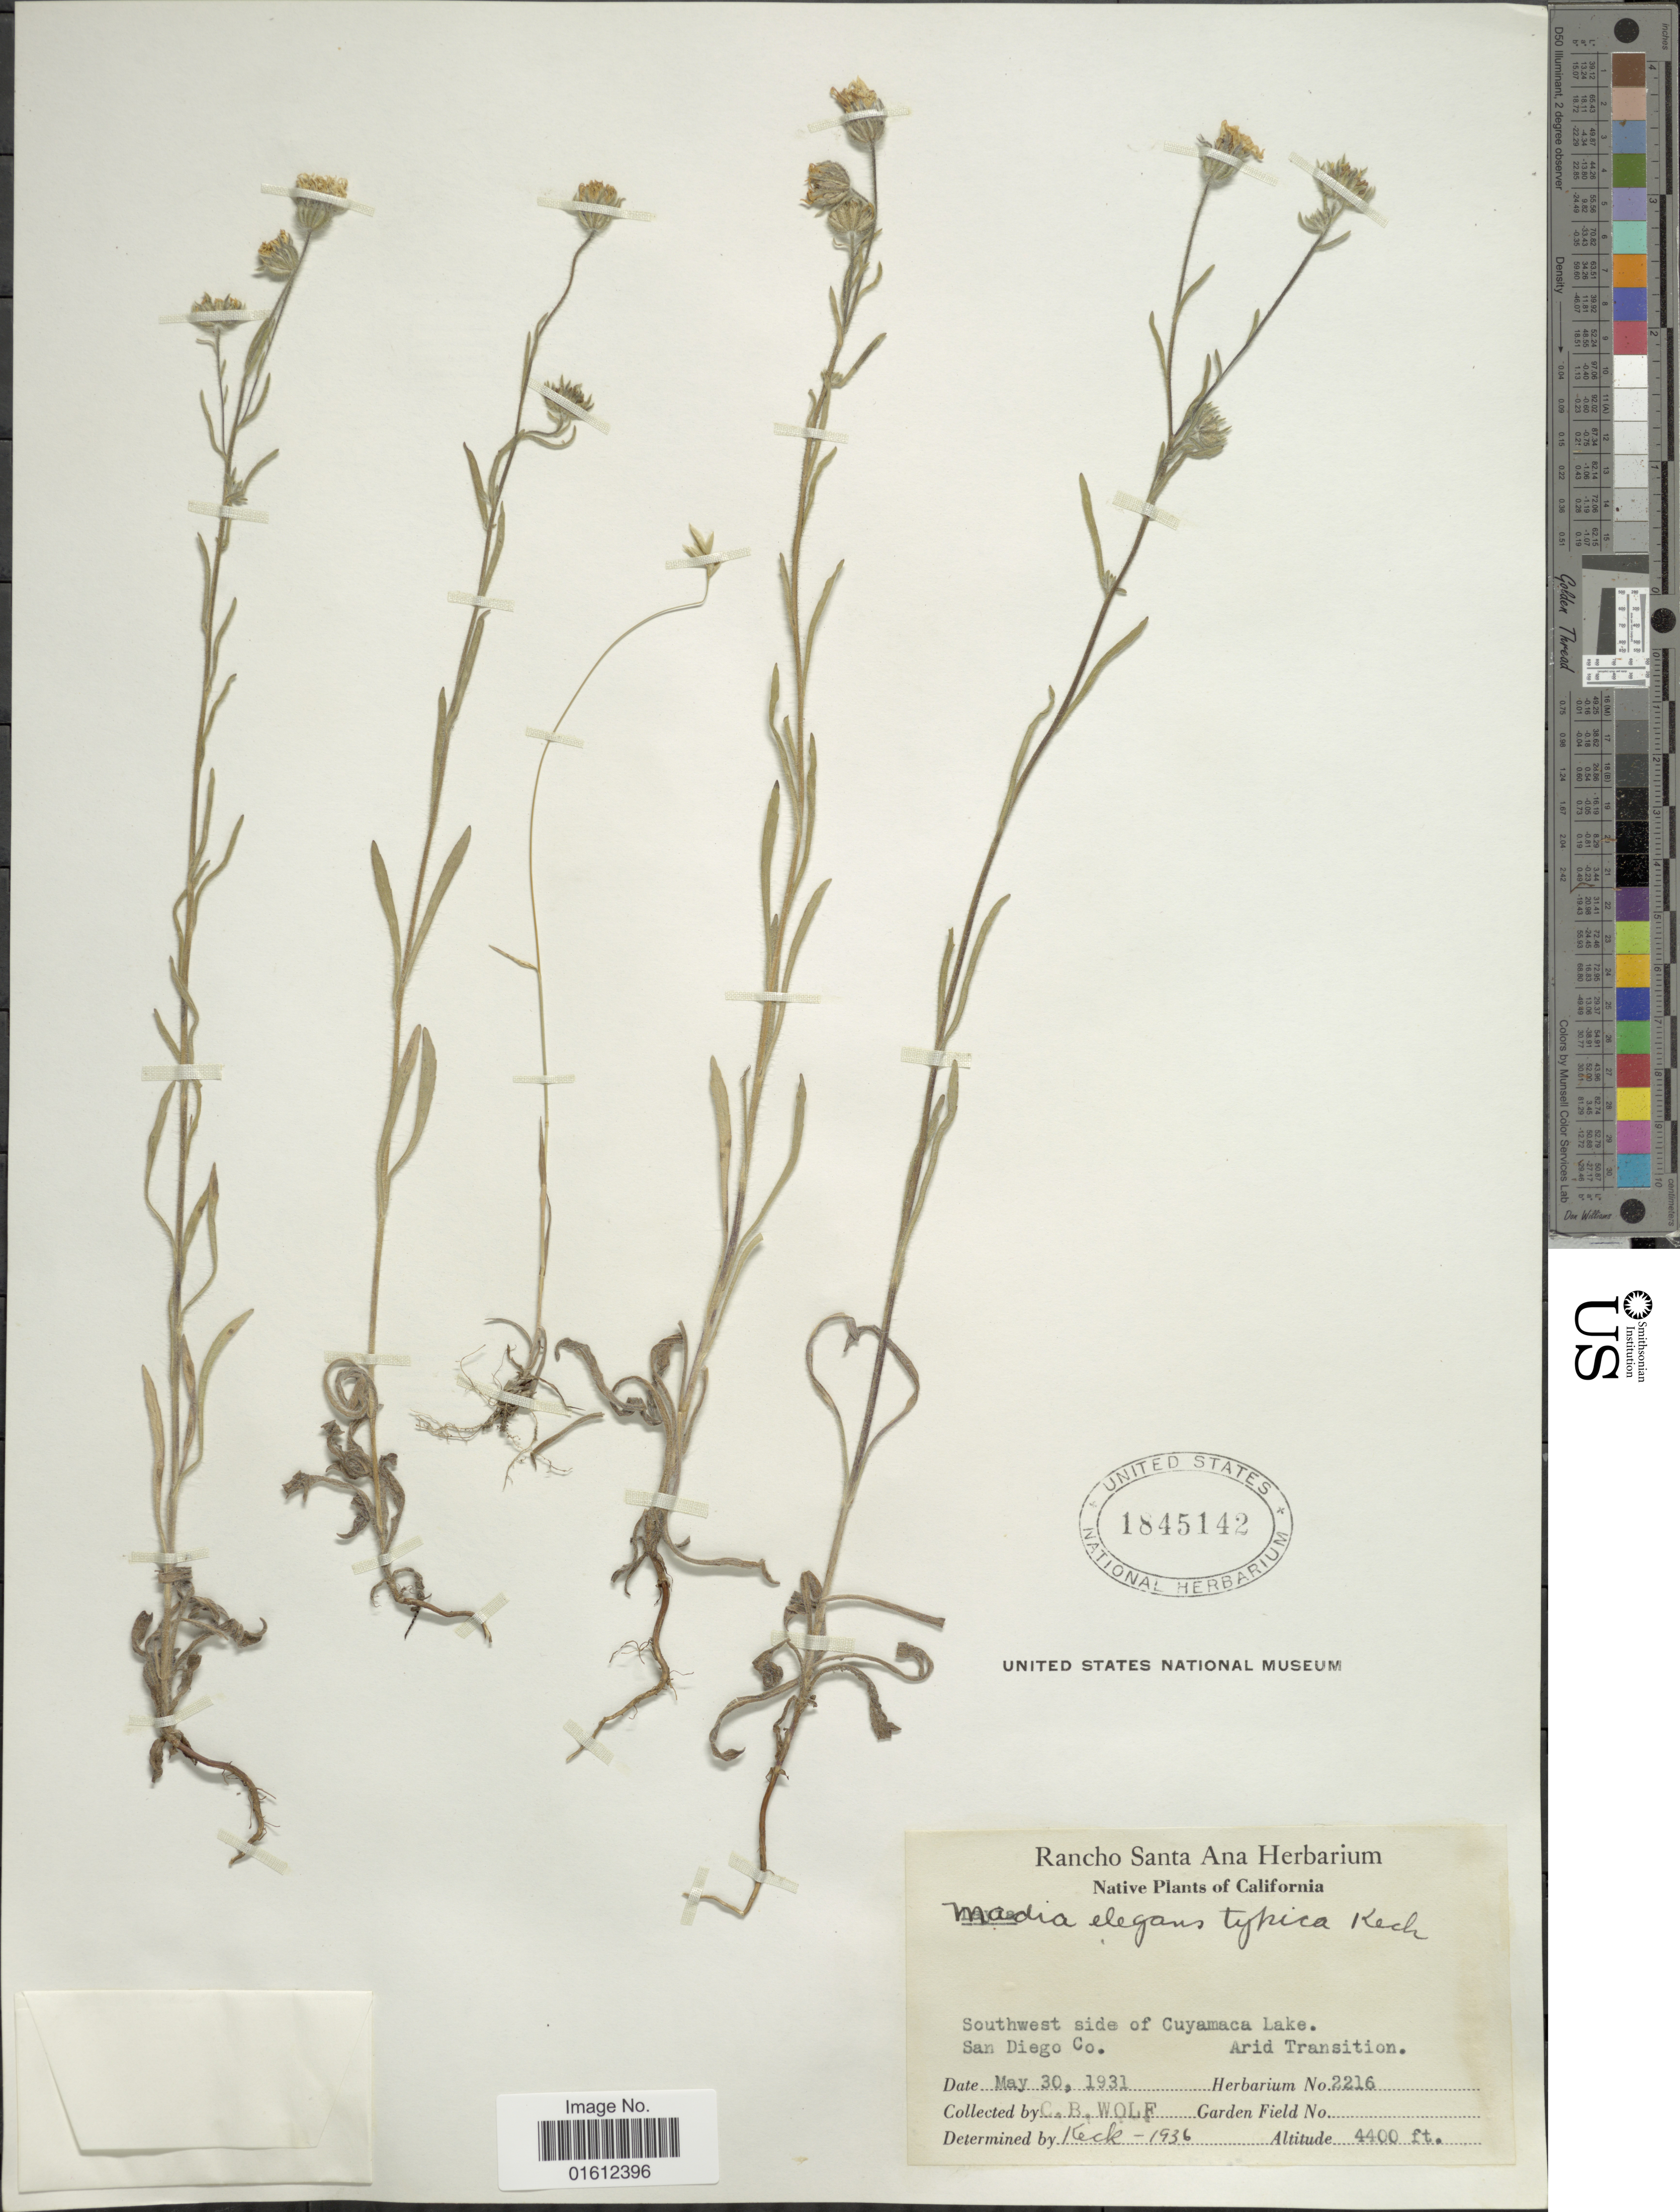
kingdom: Plantae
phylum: Tracheophyta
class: Magnoliopsida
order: Asterales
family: Asteraceae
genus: Madia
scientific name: Madia elegans subsp. elegans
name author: D. Don ex Lindl.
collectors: C. B. Wolf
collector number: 2216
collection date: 1931-05-30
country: United States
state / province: California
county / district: San Diego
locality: Southwest side of Cuyamaca Lake. San Diego Co. Arid Transition.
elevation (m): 1341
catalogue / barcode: US 1845142